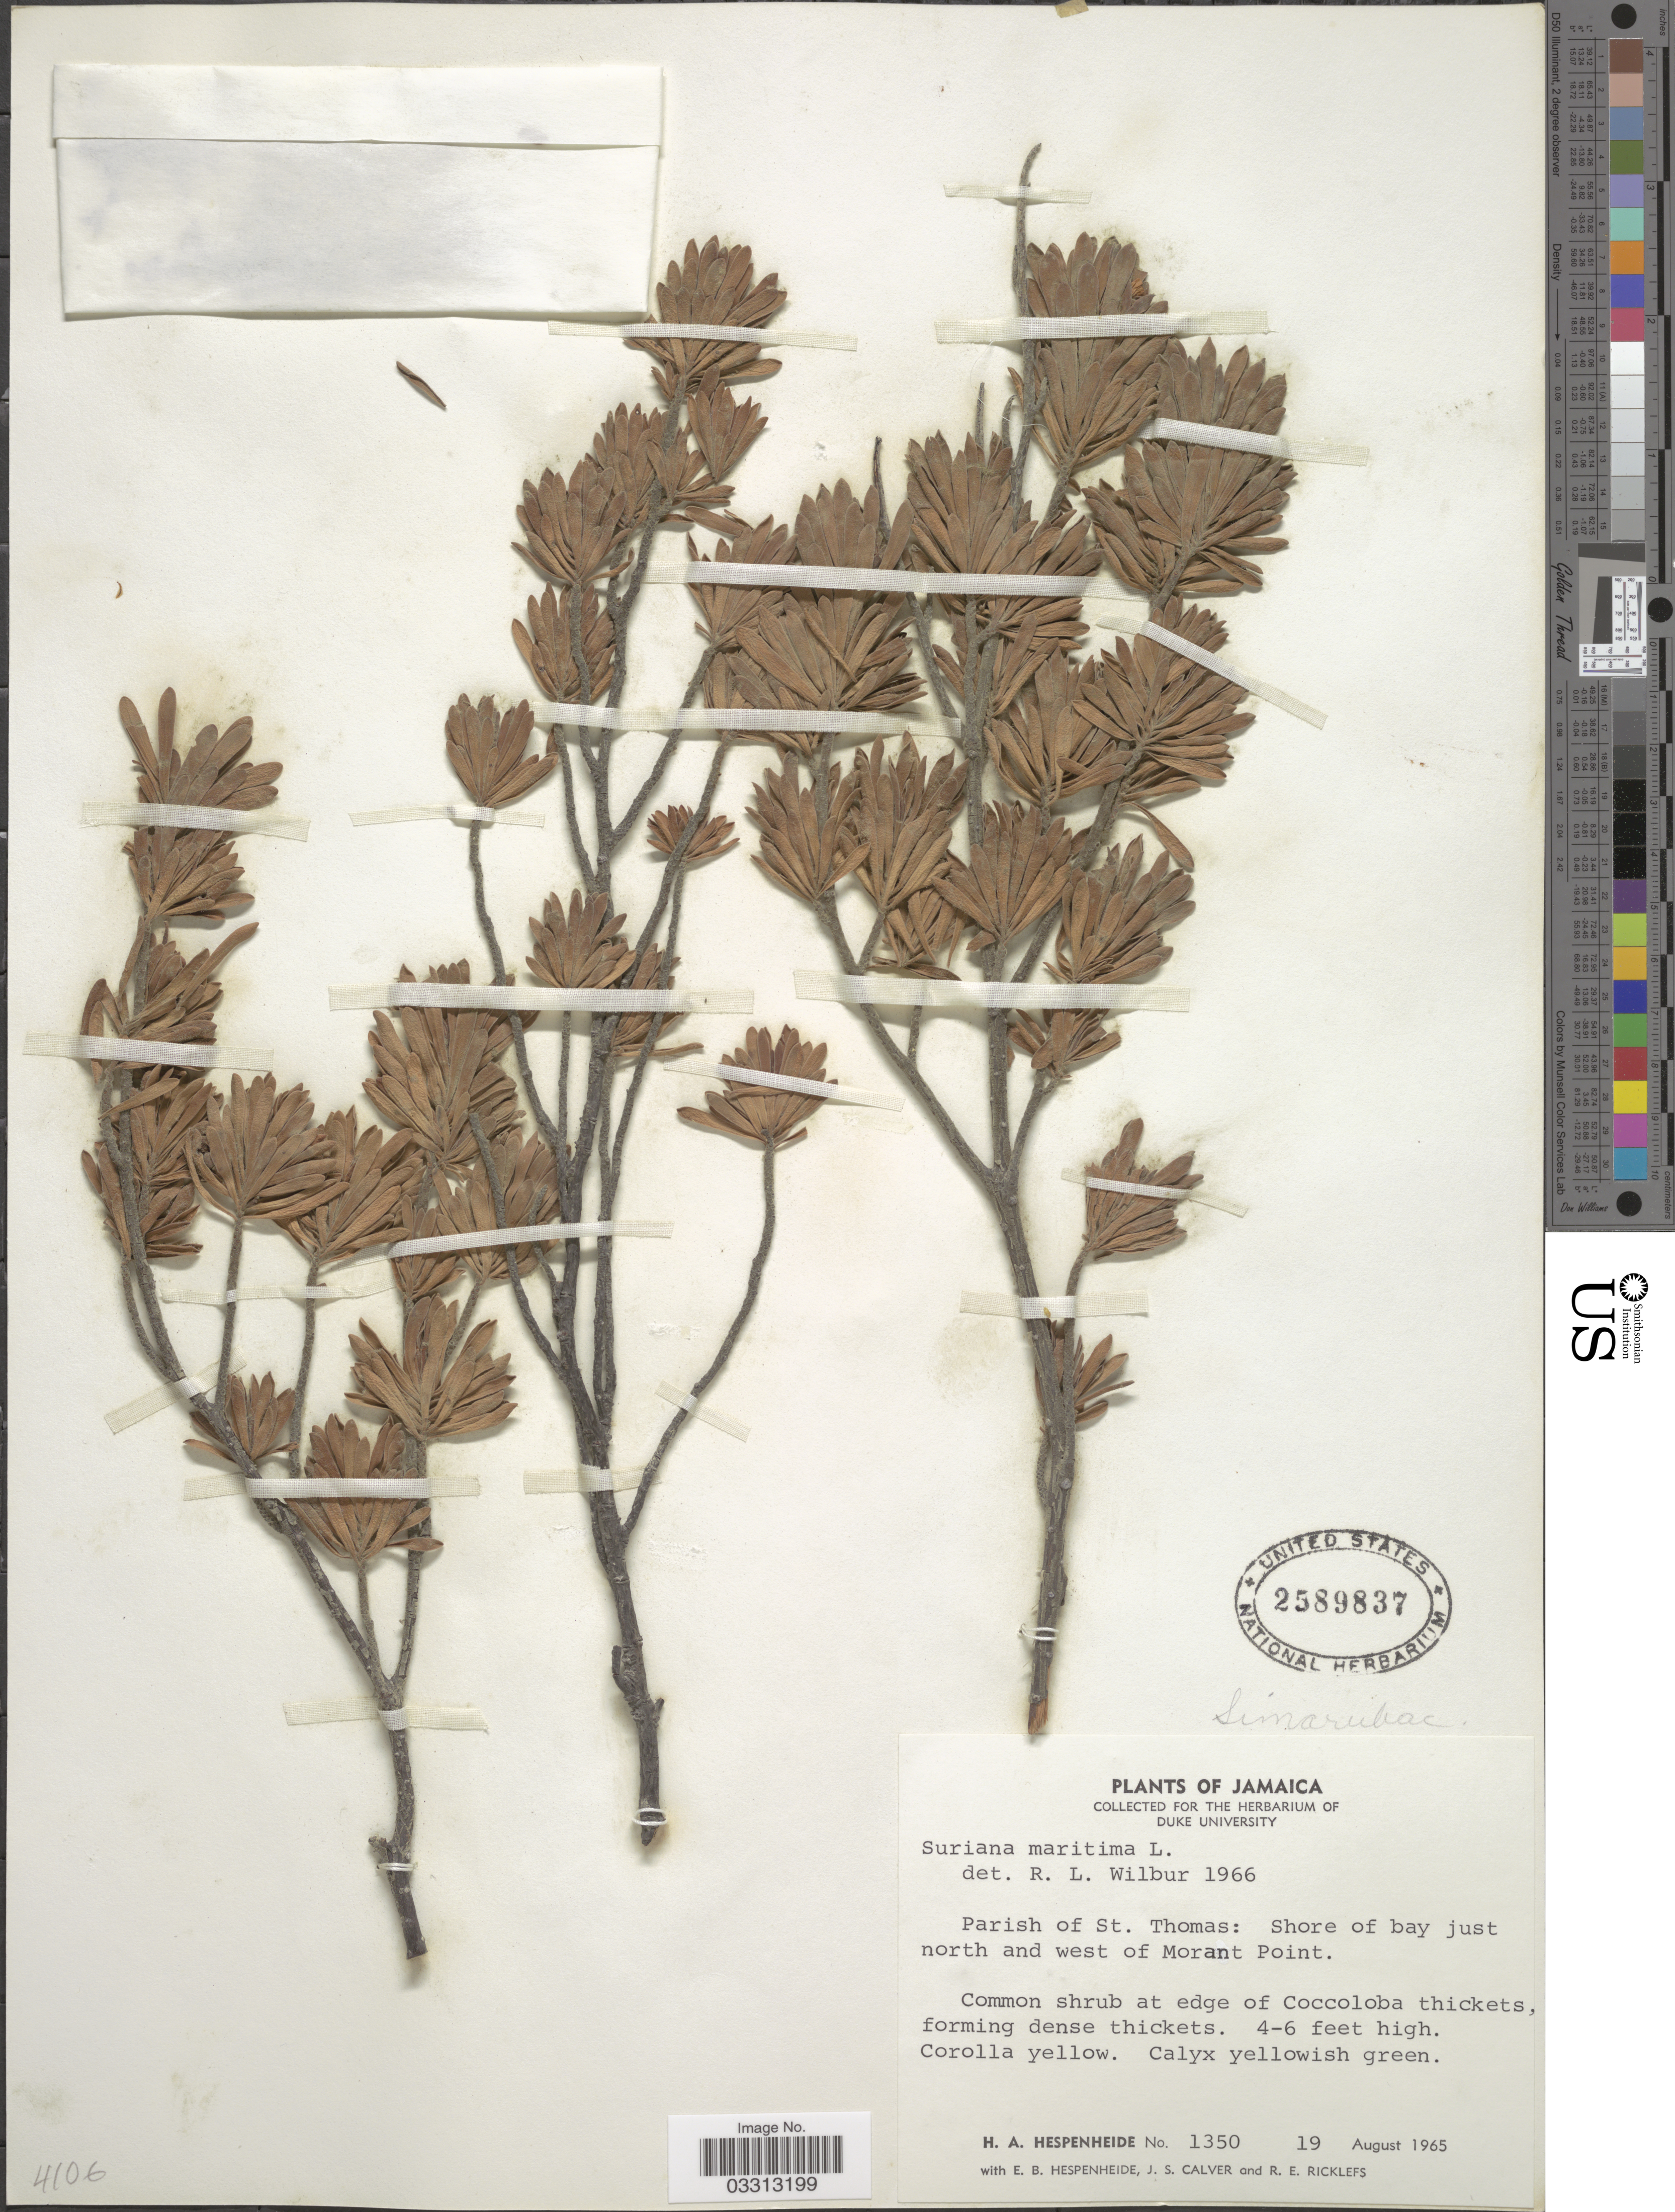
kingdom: Plantae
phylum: Tracheophyta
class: Magnoliopsida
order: Fabales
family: Surianaceae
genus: Suriana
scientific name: Suriana maritima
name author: L.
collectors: H. A. Hespenheide, E. Hespenheide, J. Calver & R. Ricklefs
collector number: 1350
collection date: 1965-08-19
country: Jamaica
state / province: Saint Thomas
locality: Parish of St. Thomas: Shore of bay just north and west of Morant Point.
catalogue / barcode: US 2589837